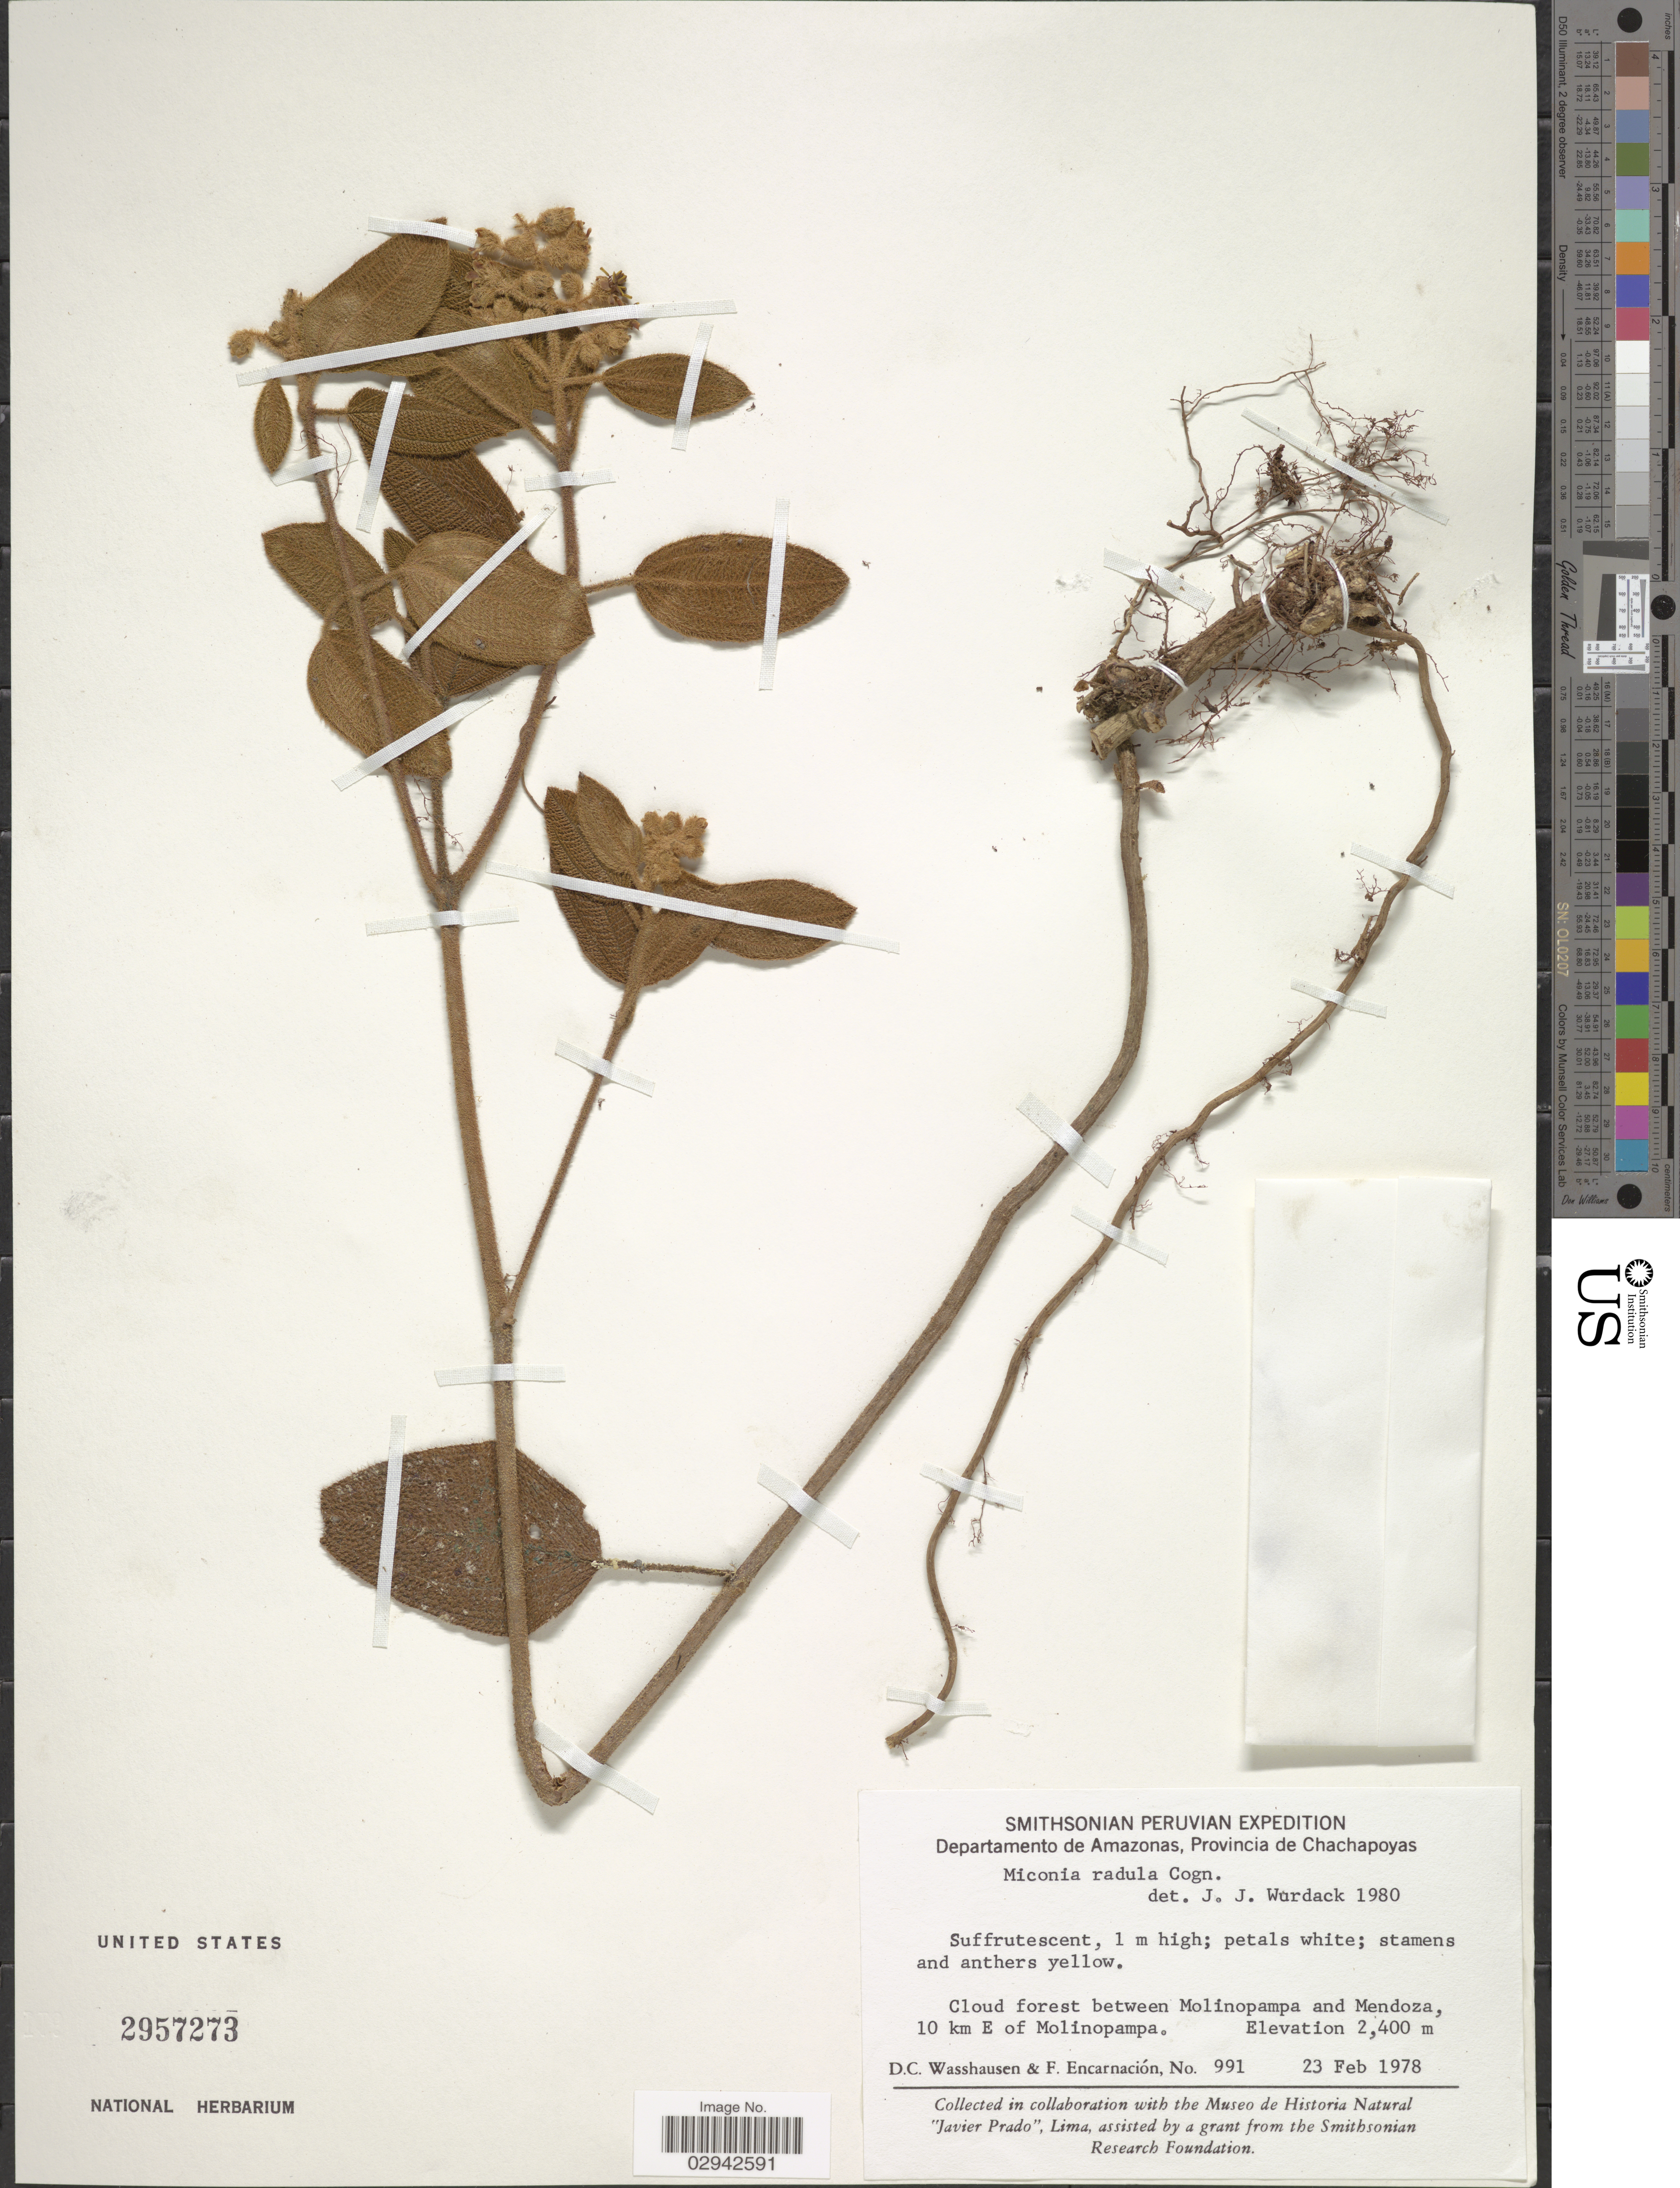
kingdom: Plantae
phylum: Tracheophyta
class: Magnoliopsida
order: Myrtales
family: Melastomataceae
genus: Miconia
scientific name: Miconia radulifolia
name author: (Benth.) Naudin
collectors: D. C. Wasshausen & F. Encarnación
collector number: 991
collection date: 1978-02-23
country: Peru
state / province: Amazonas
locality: Departamento de Amazonas, Provincia de Chachapoyas, Cloud forest between Molinopampa and Mendoza, 10 km E of Molinopampa.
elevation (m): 2400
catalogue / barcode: US 2957273